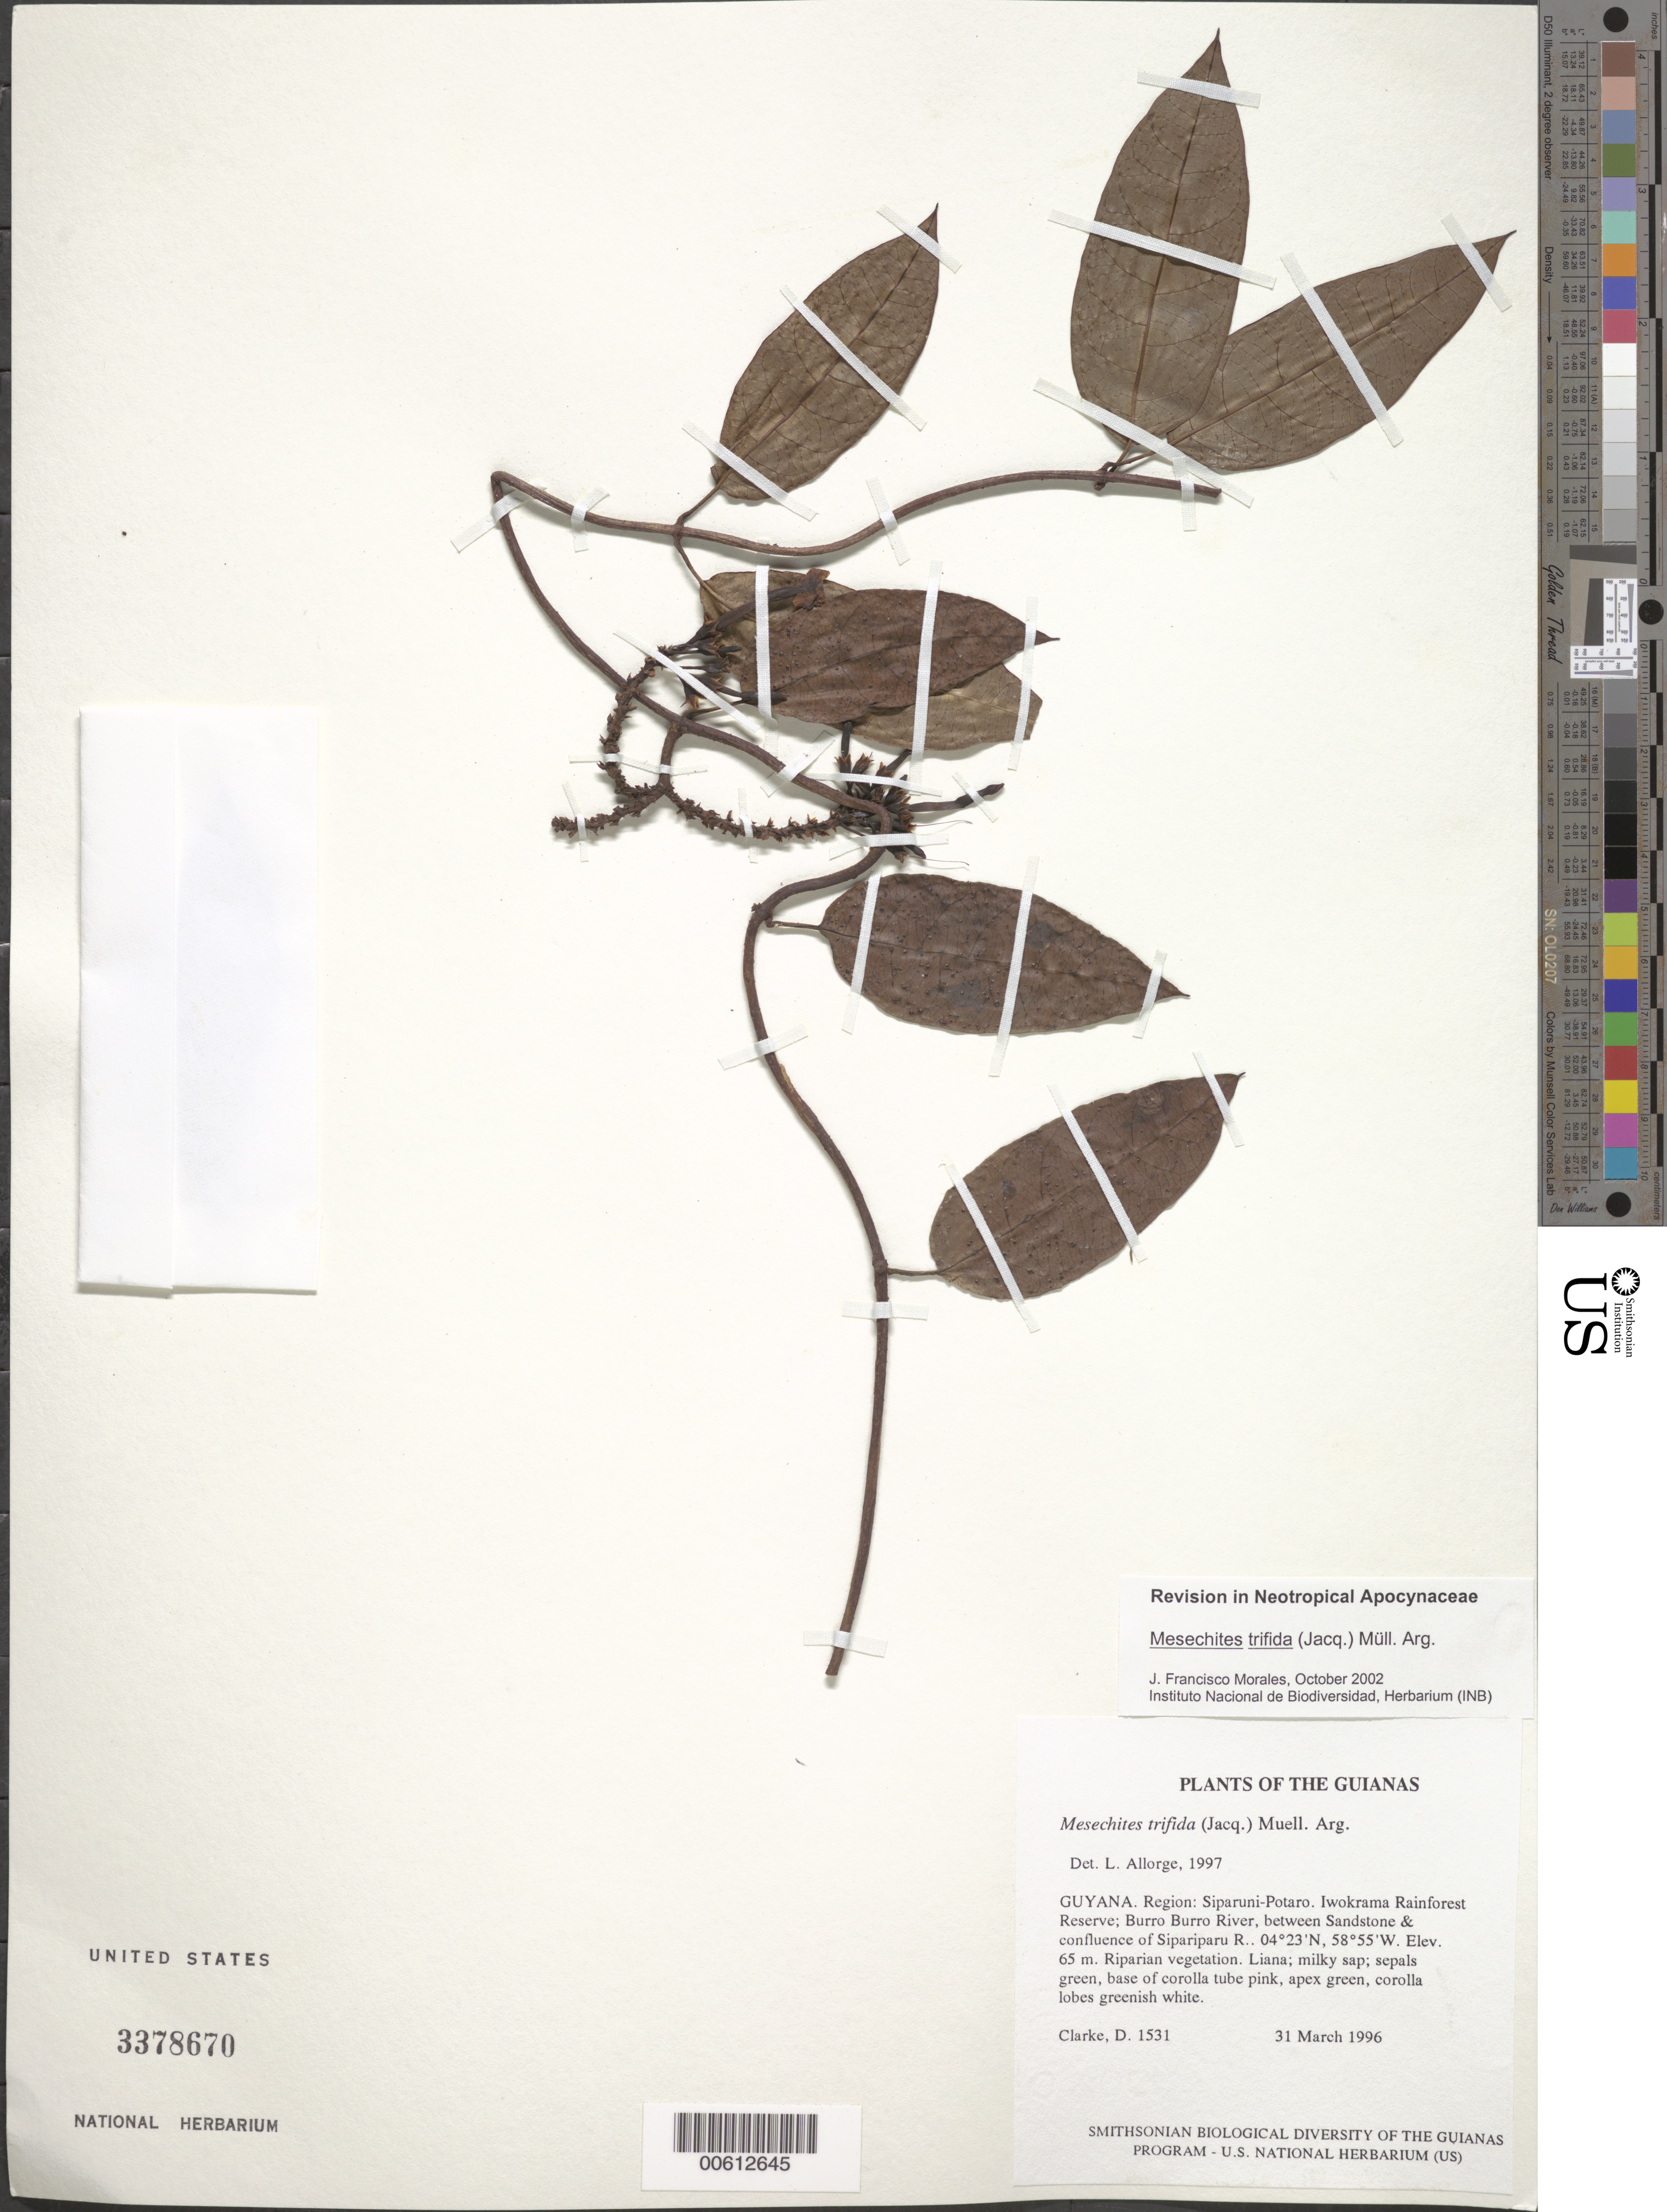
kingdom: Plantae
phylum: Tracheophyta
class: Magnoliopsida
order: Gentianales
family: Apocynaceae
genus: Mesechites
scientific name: Mesechites trifidus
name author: (Jacq.) Müll. Arg.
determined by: Morales, J. F.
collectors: H. D. Clarke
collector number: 1531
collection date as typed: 31 March 1996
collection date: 1996-03-31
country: Guyana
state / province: Potaro-Siparuni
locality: Iwokrama Rainforest Reserve; Burro Burro River, between Sandstone & confluence of Sipariparu R.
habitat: Riparian vegetation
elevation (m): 65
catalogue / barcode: US 3378670